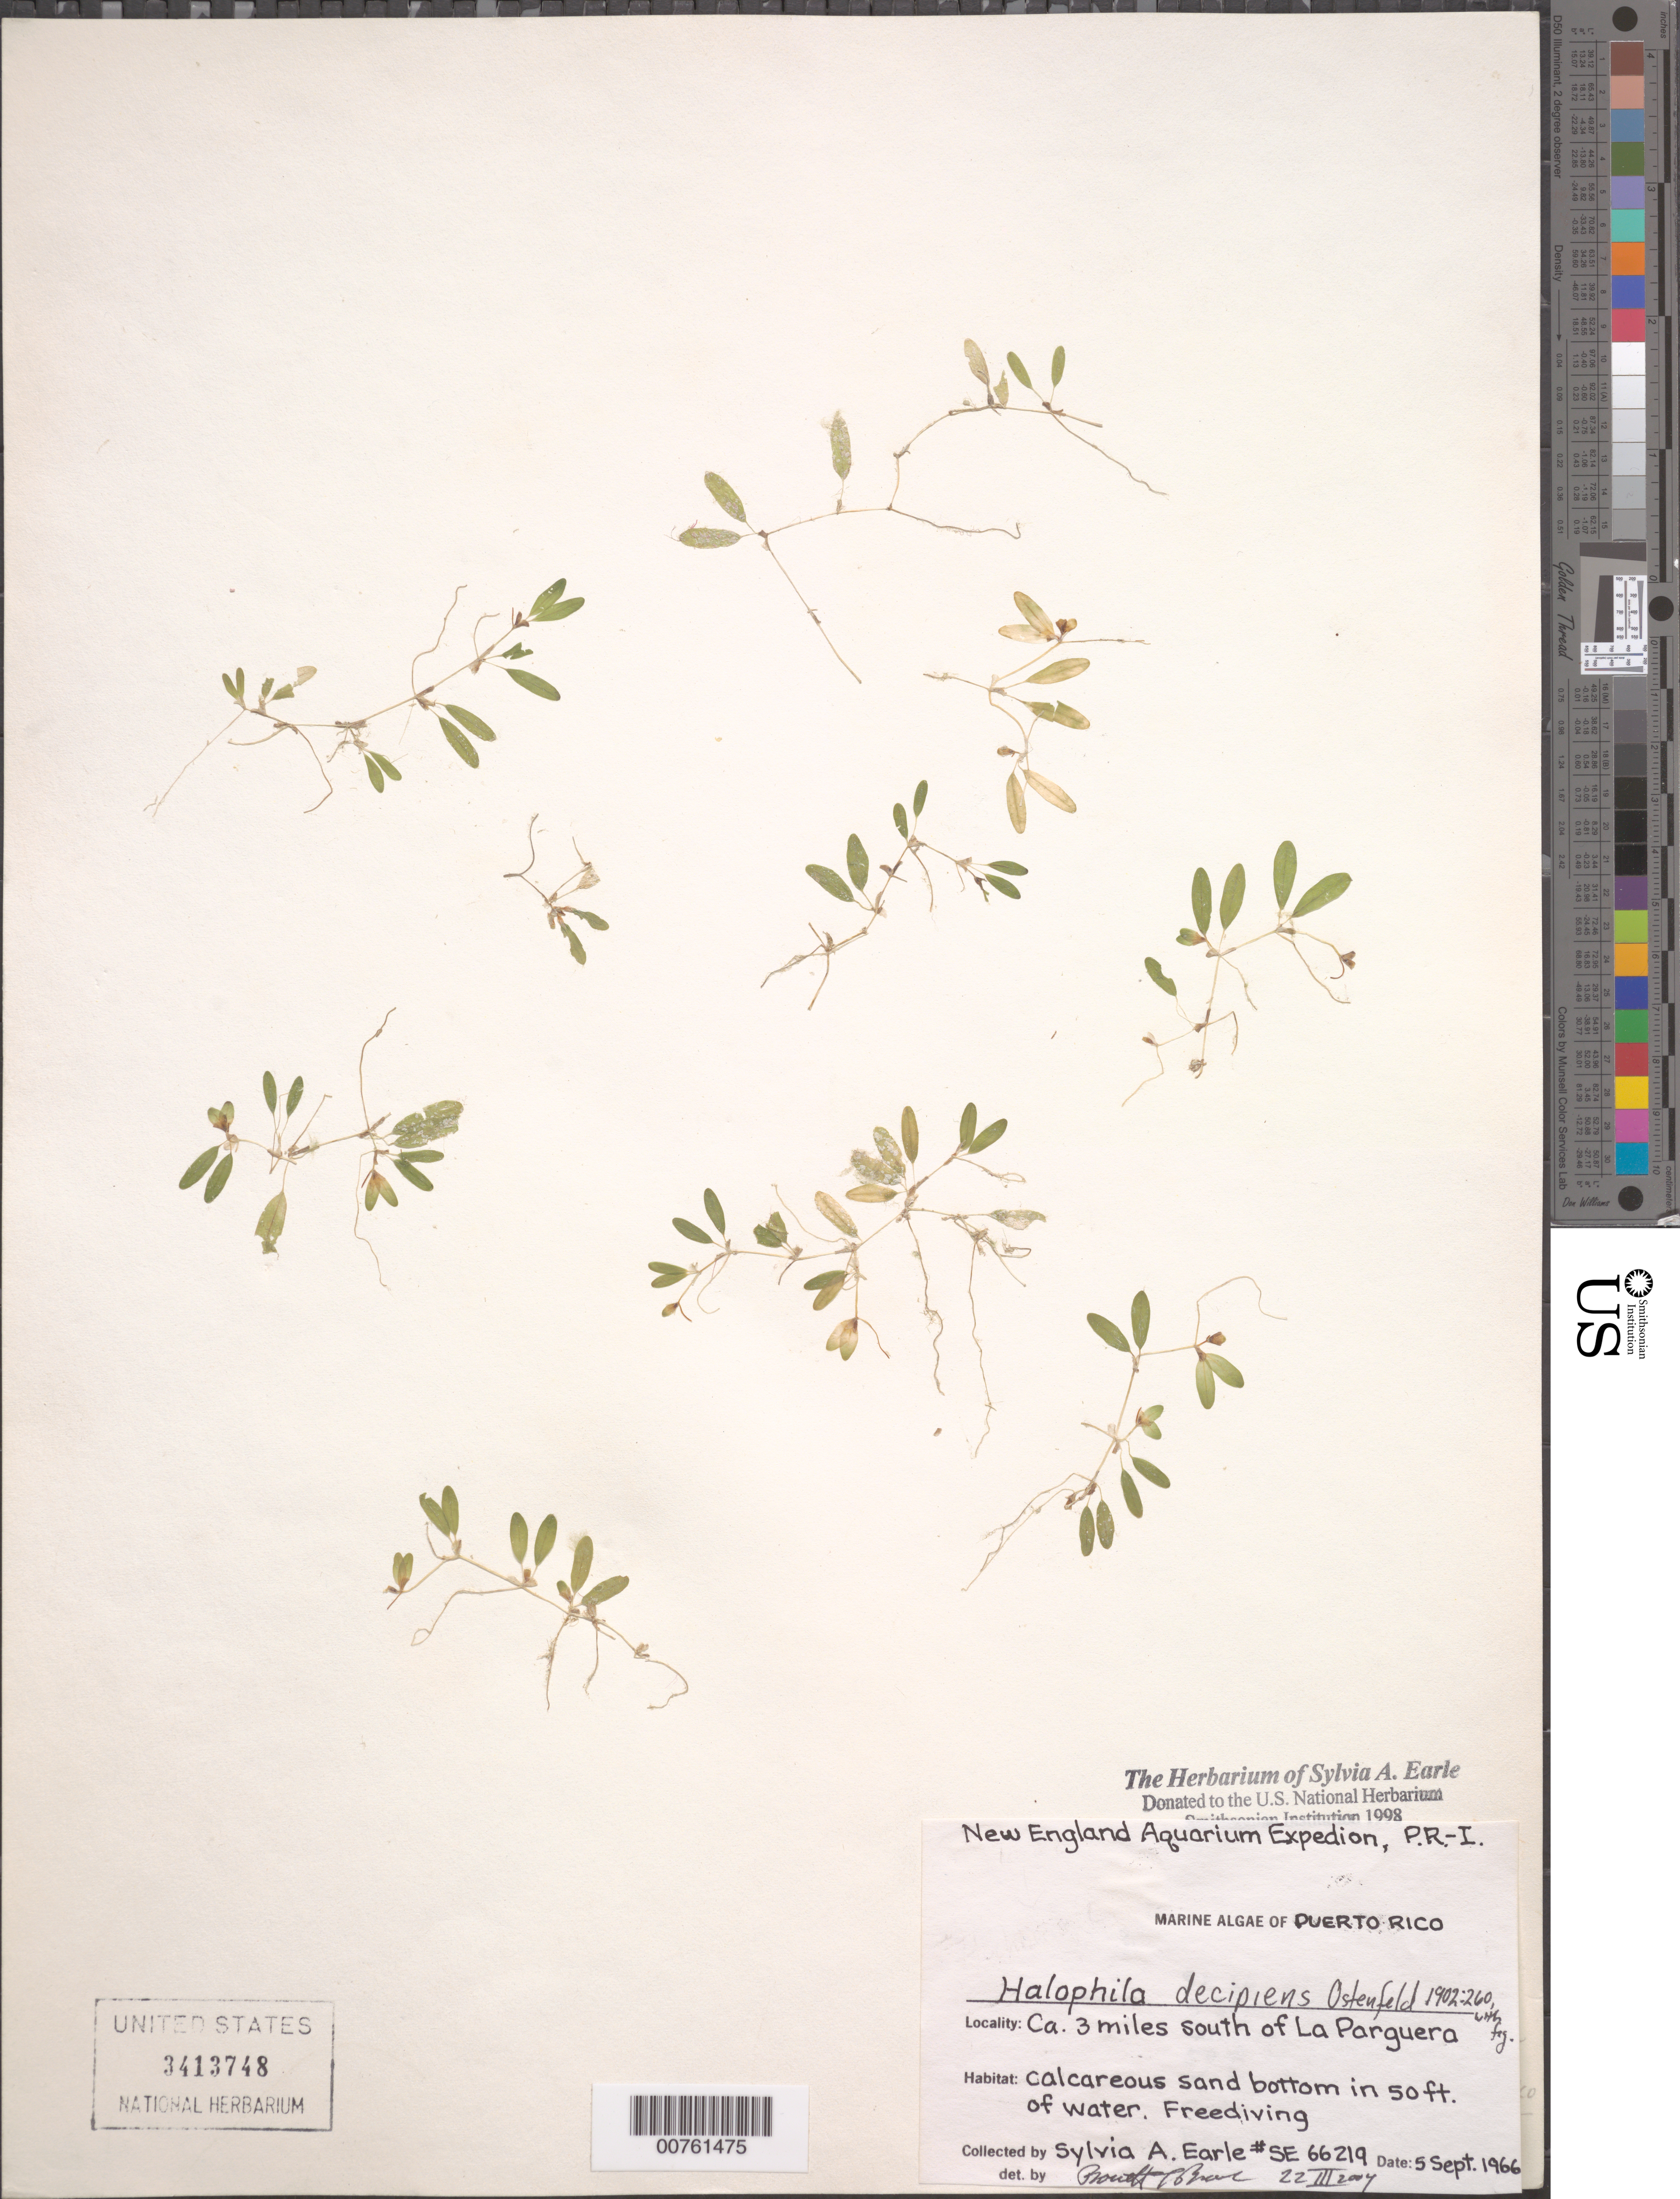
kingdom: Plantae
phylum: Tracheophyta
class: Liliopsida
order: Alismatales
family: Hydrocharitaceae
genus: Halophila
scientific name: Halophila decipiens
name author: Ostenf.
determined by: Brooks, B. L., (BOT), Smithsonian Institution - National Museum of Natural History (UNITED STATES)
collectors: S. A. Earle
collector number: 66219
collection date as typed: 05 Sep 1966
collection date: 1966-09-05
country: Puerto Rico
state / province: Lajas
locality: Lajas: ca. 3 mi. S of La Parguera.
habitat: Calcareous sand bottom.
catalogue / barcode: US 3413748